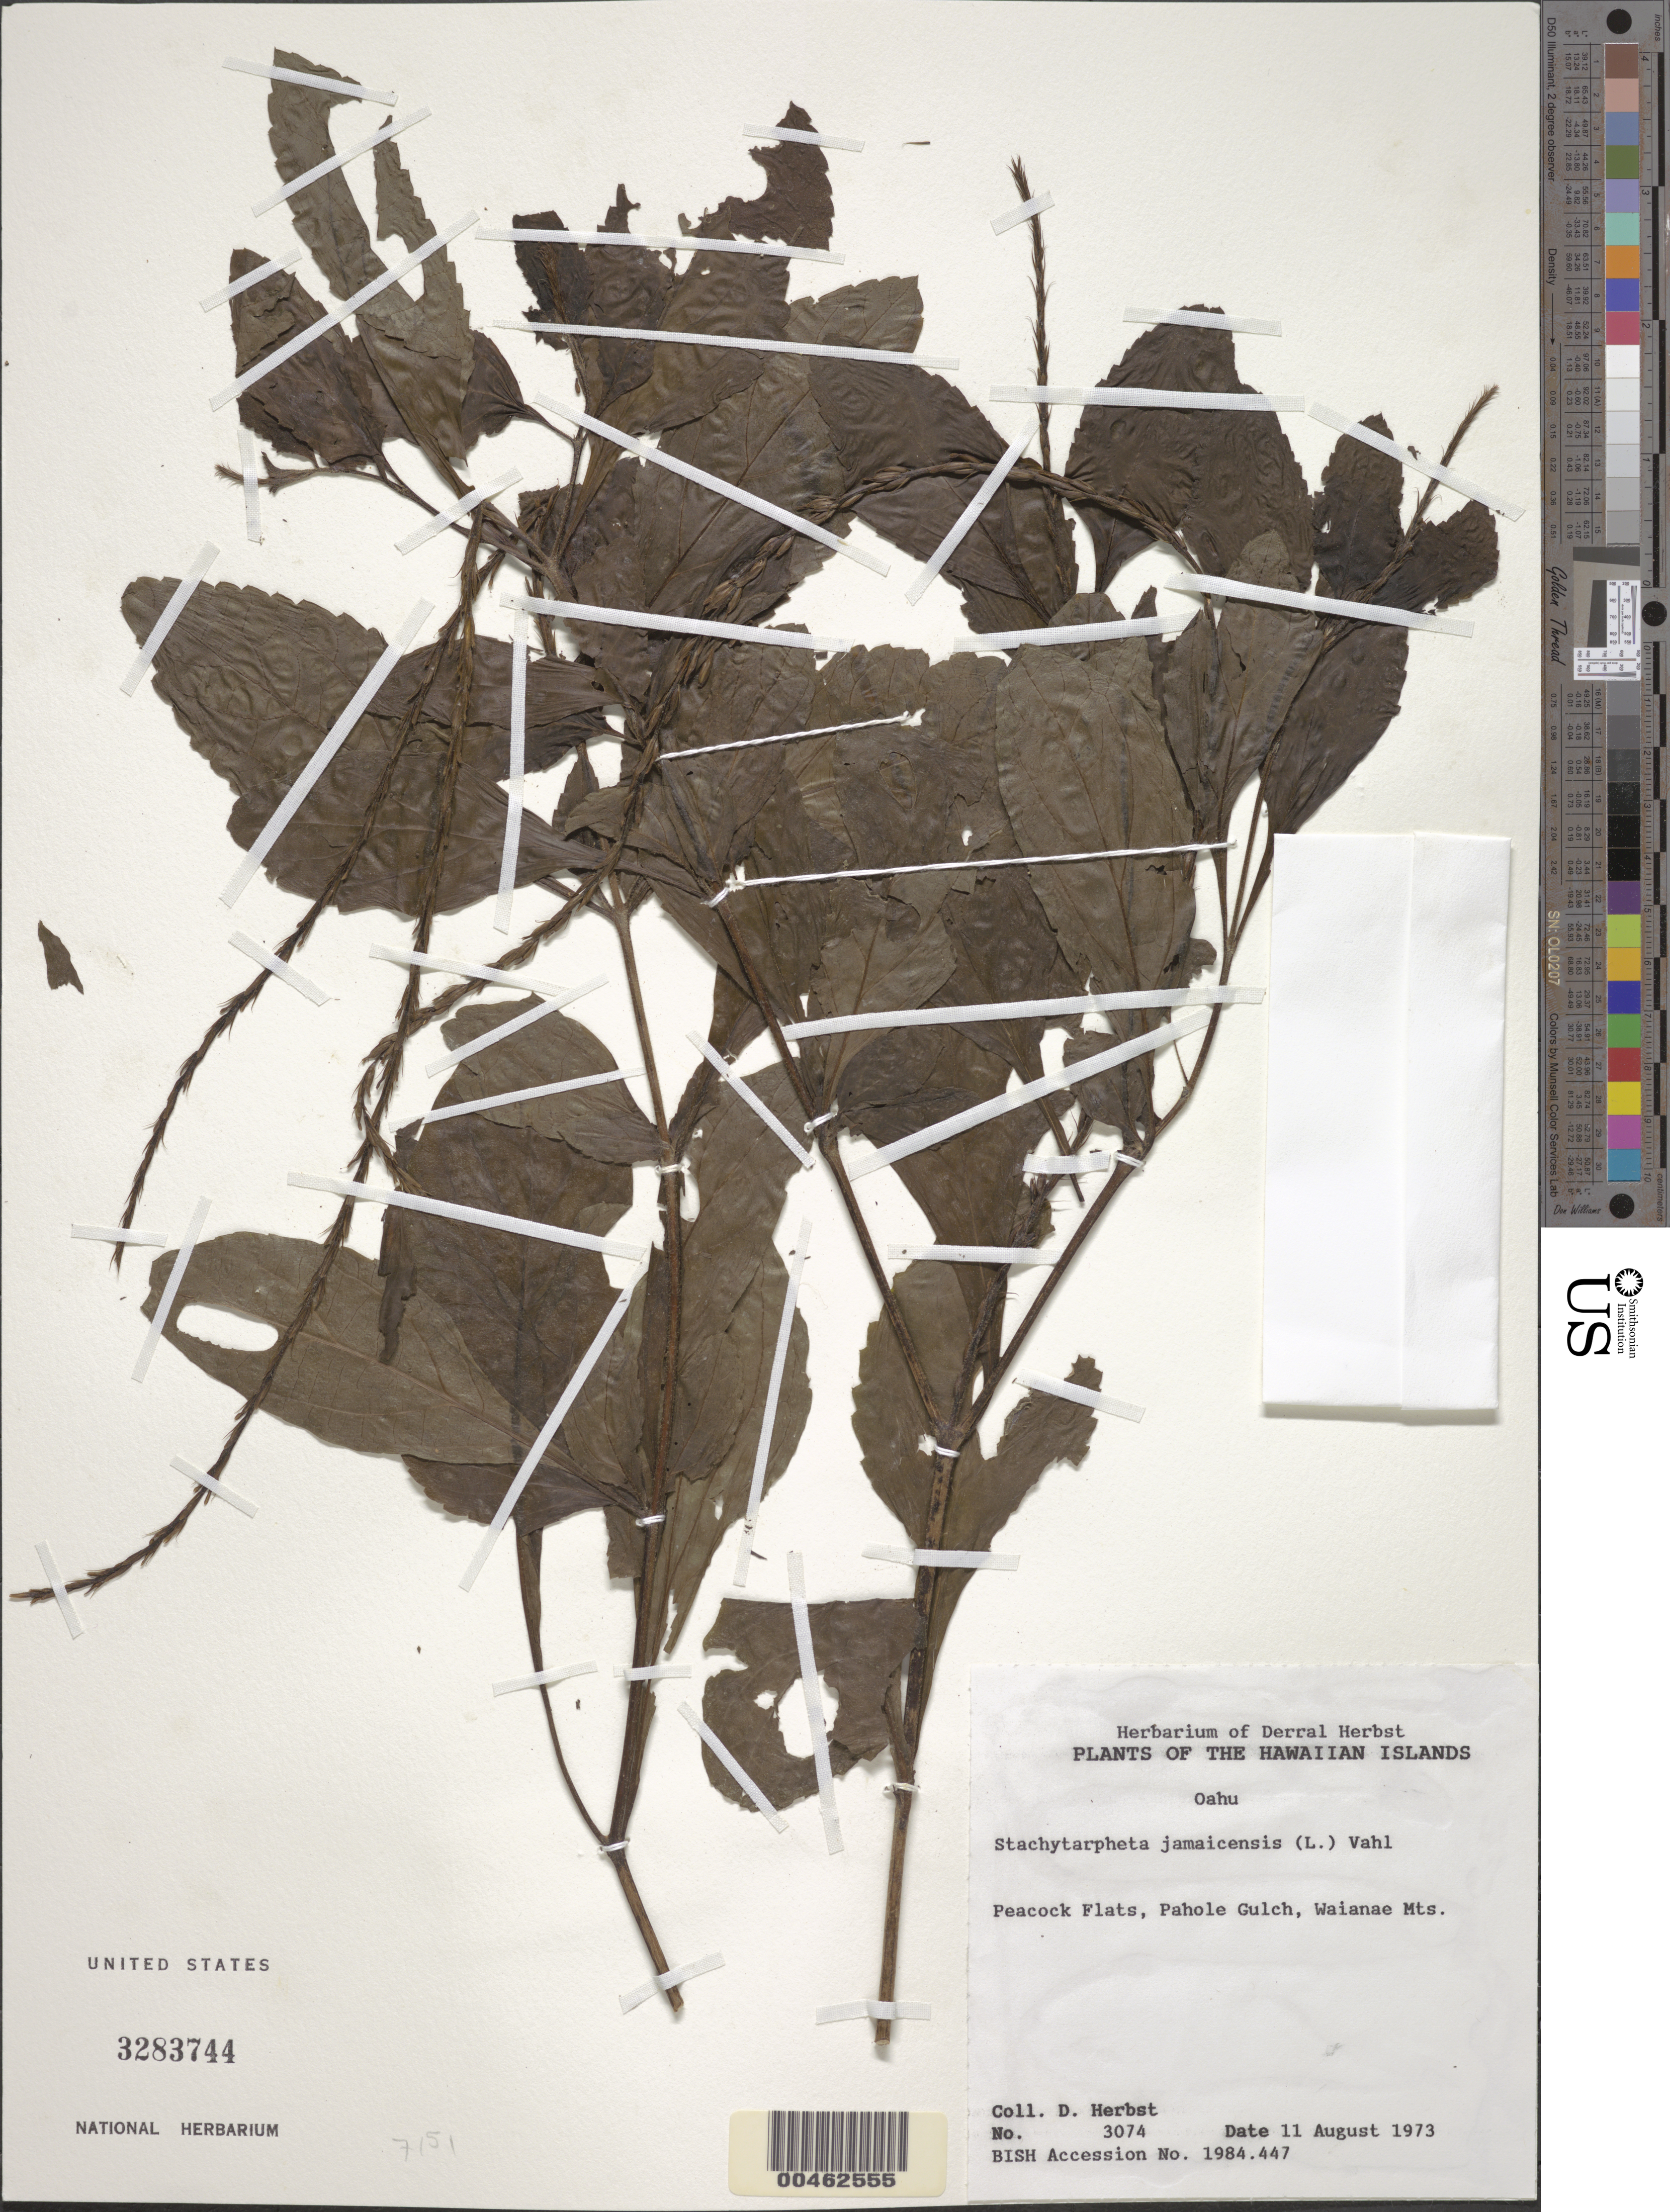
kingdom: Plantae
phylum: Tracheophyta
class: Magnoliopsida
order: Lamiales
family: Verbenaceae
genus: Stachytarpheta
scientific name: Stachytarpheta jamaicensis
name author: (L.) Vahl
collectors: D. R. Herbst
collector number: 3074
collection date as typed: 11 Aug 1973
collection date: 1973-08-11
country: United States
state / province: Hawaii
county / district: Honolulu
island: Oahu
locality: Peacock Flats, Pahole Gulch, Waianae Mts.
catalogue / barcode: US 3283744